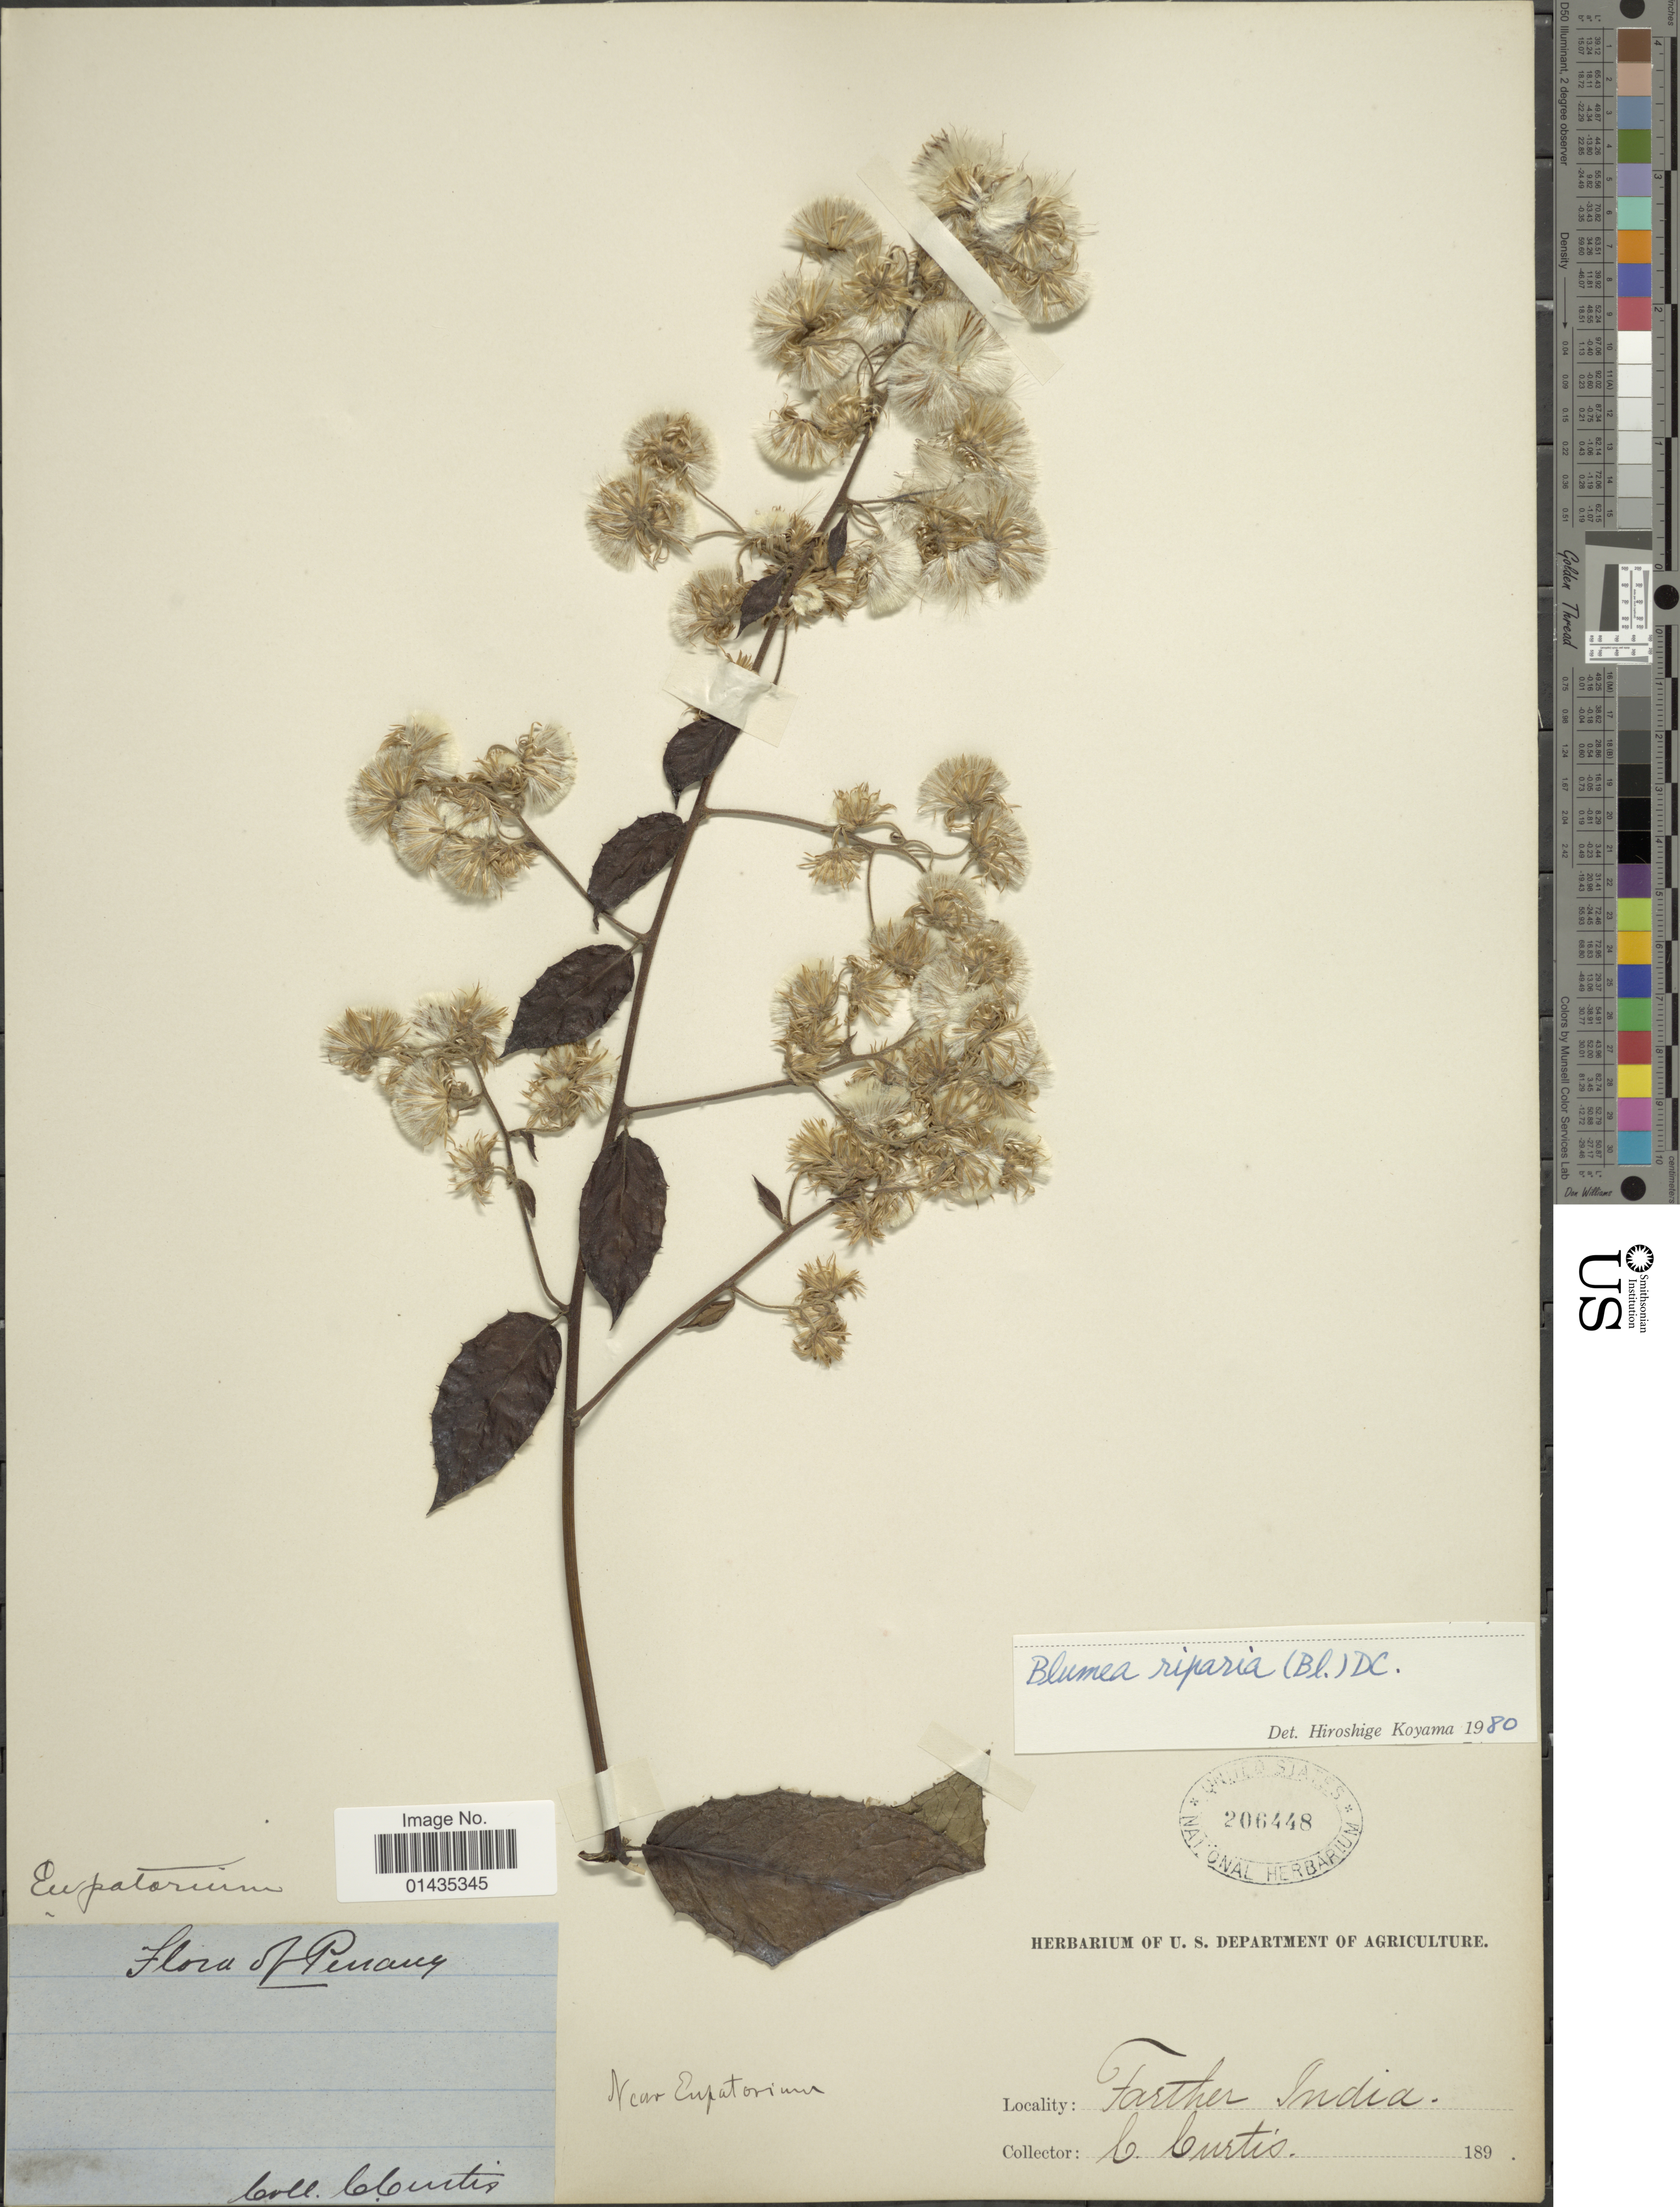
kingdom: Plantae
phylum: Tracheophyta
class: Magnoliopsida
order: Asterales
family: Asteraceae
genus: Blumea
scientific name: Blumea riparia var. riparia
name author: (Blume) DC.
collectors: C. Curtis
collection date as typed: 189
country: Malaysia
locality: Penang, Farther India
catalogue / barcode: US 206448